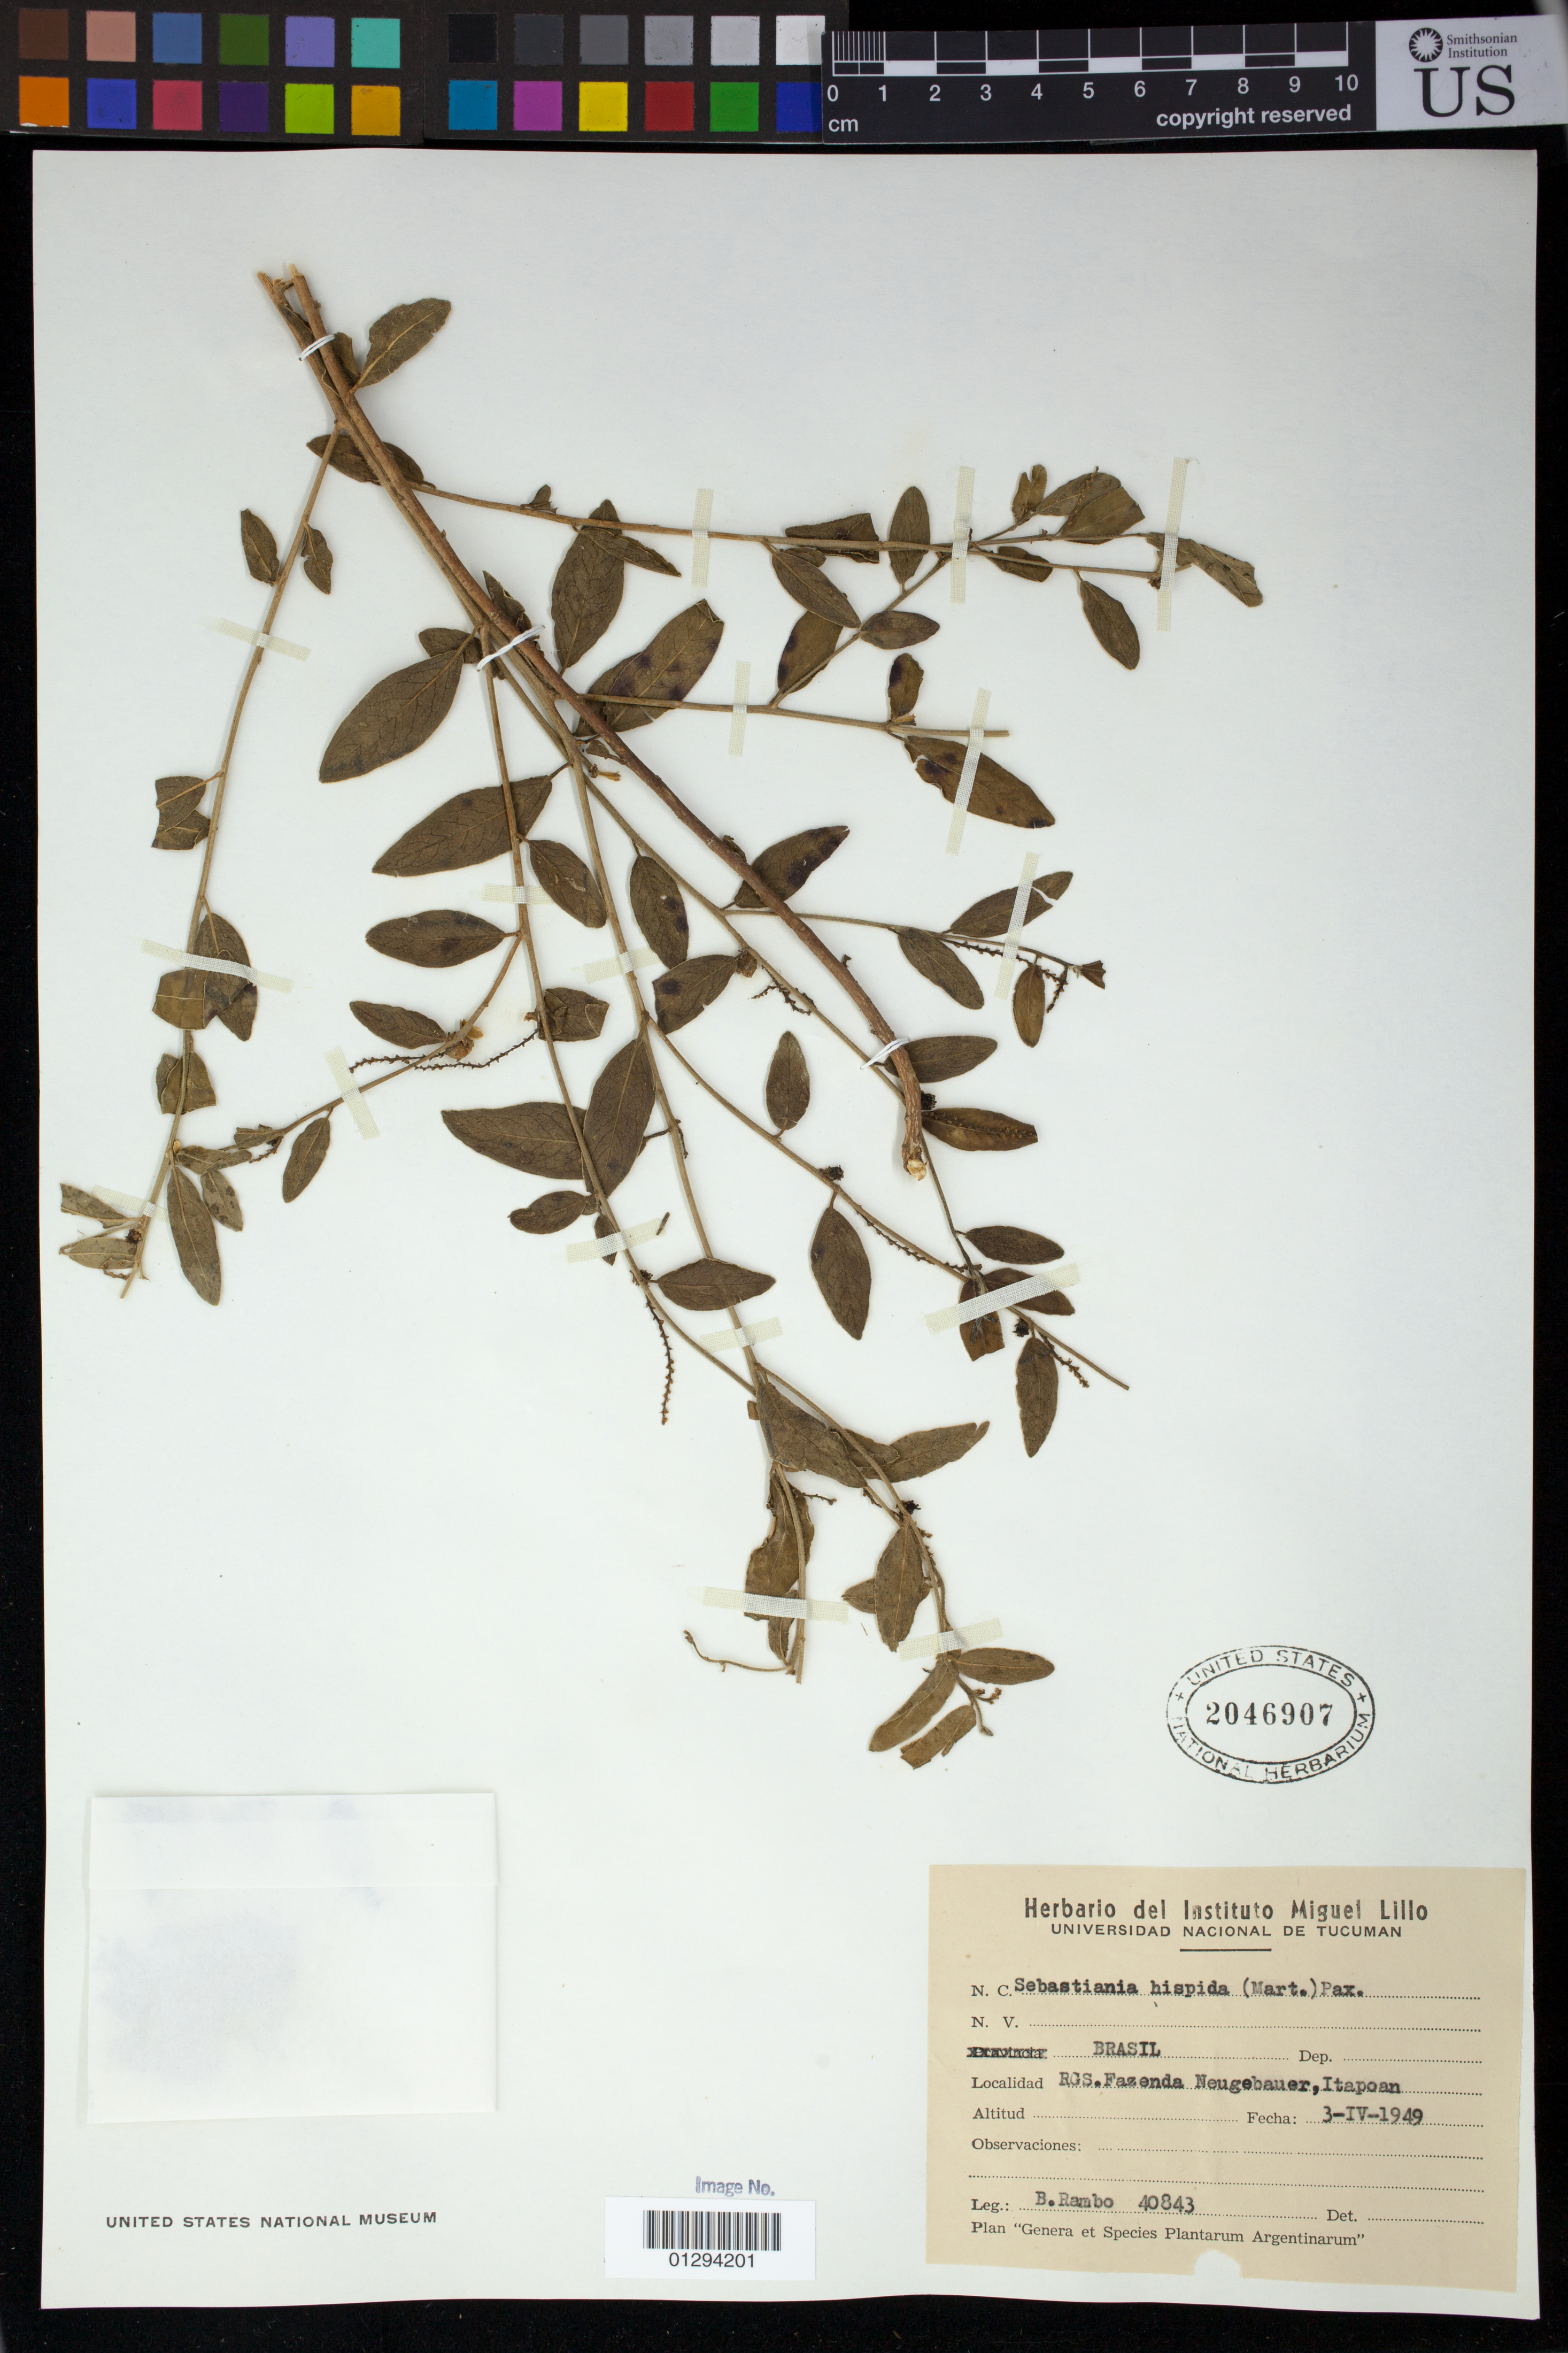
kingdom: Plantae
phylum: Tracheophyta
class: Magnoliopsida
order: Malpighiales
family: Euphorbiaceae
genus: Sebastiania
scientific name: Sebastiania hispida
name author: (Mart.) Pax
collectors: B. Rambo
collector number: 40843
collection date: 1949-04-03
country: Brazil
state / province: Rio Grande do Sul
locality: RGS.Fazenda Neugebauer, Itapoan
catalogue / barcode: US 2046907